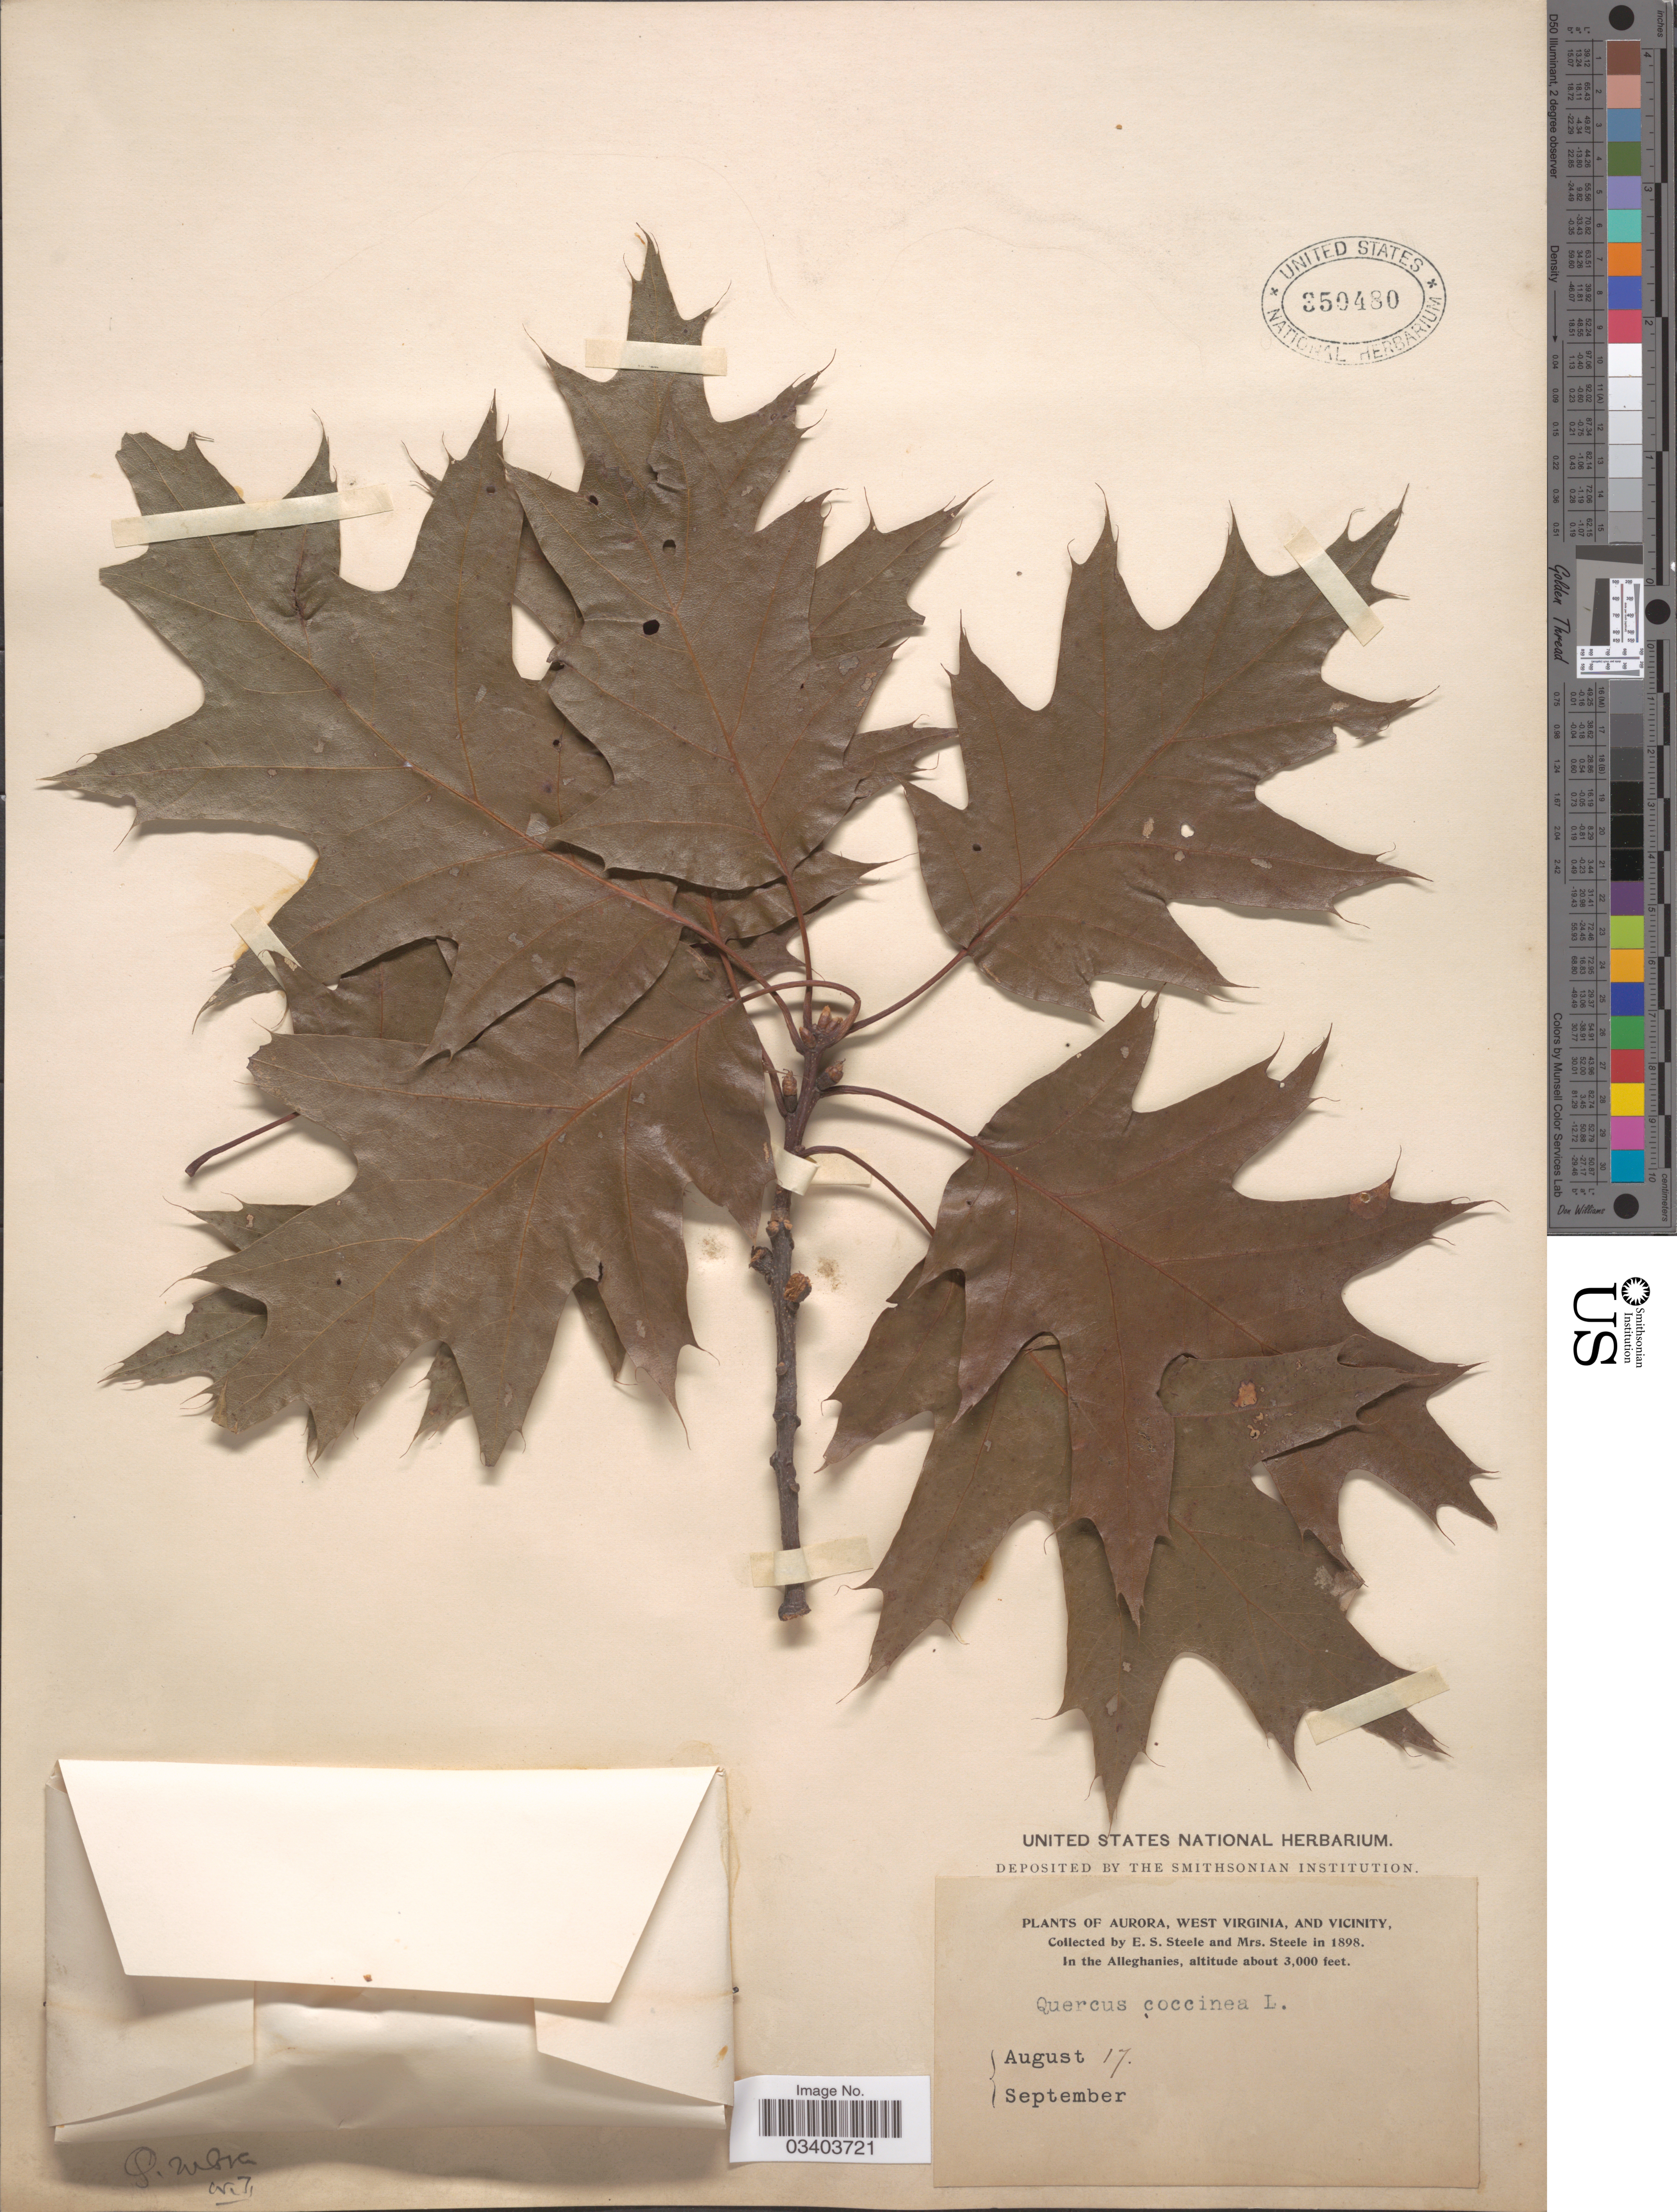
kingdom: Plantae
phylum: Tracheophyta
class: Magnoliopsida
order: Fagales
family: Fagaceae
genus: Quercus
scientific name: Quercus borealis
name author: F. Michx.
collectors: E. Steele & Mrs. E. S. Steele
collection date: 1898-08-17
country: United States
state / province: West Virginia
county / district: Preston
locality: Aurora, West Virginia, and Vicinity. In the Alleghanies.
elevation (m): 914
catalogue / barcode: US 350480